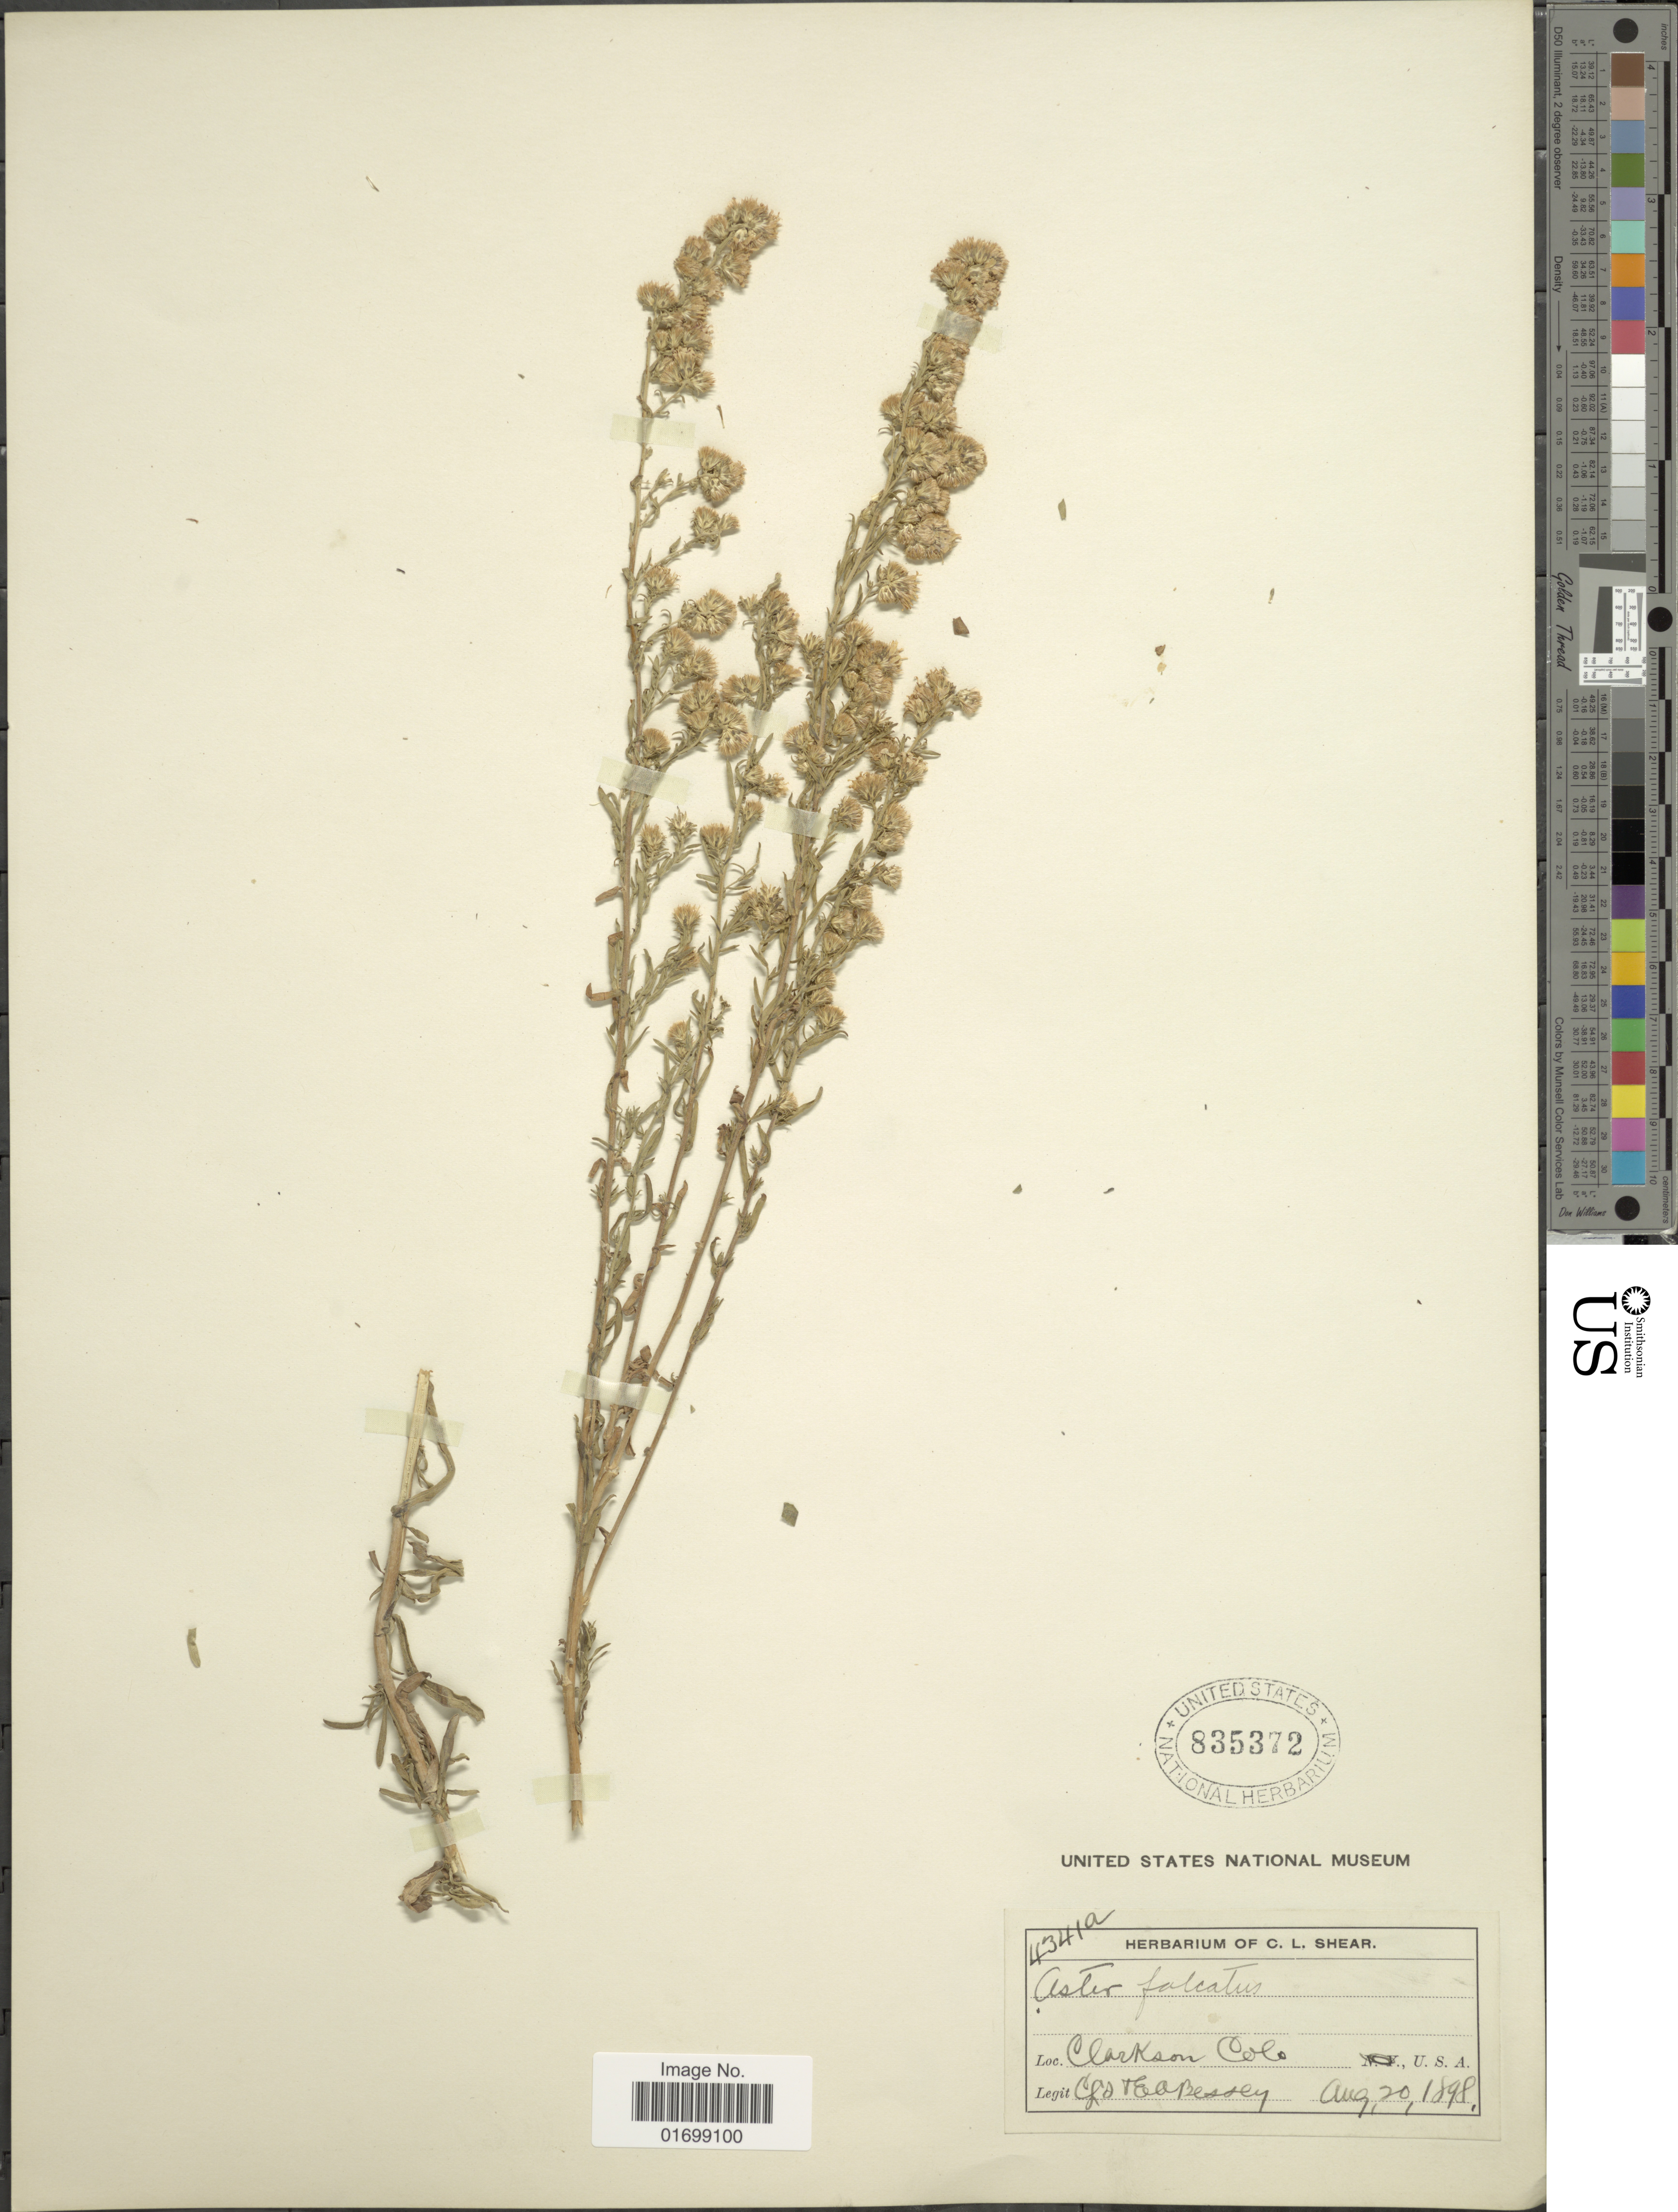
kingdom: Plantae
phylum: Tracheophyta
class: Magnoliopsida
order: Asterales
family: Asteraceae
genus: Symphyotrichum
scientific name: Symphyotrichum falcatum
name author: (Lindl. ex Lindl.) G.L. Nesom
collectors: C. L. Shear & E. A. Bessey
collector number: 4341a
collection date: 1898-08-20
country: United States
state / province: Colorado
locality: Clarkson.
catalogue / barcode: US 83372